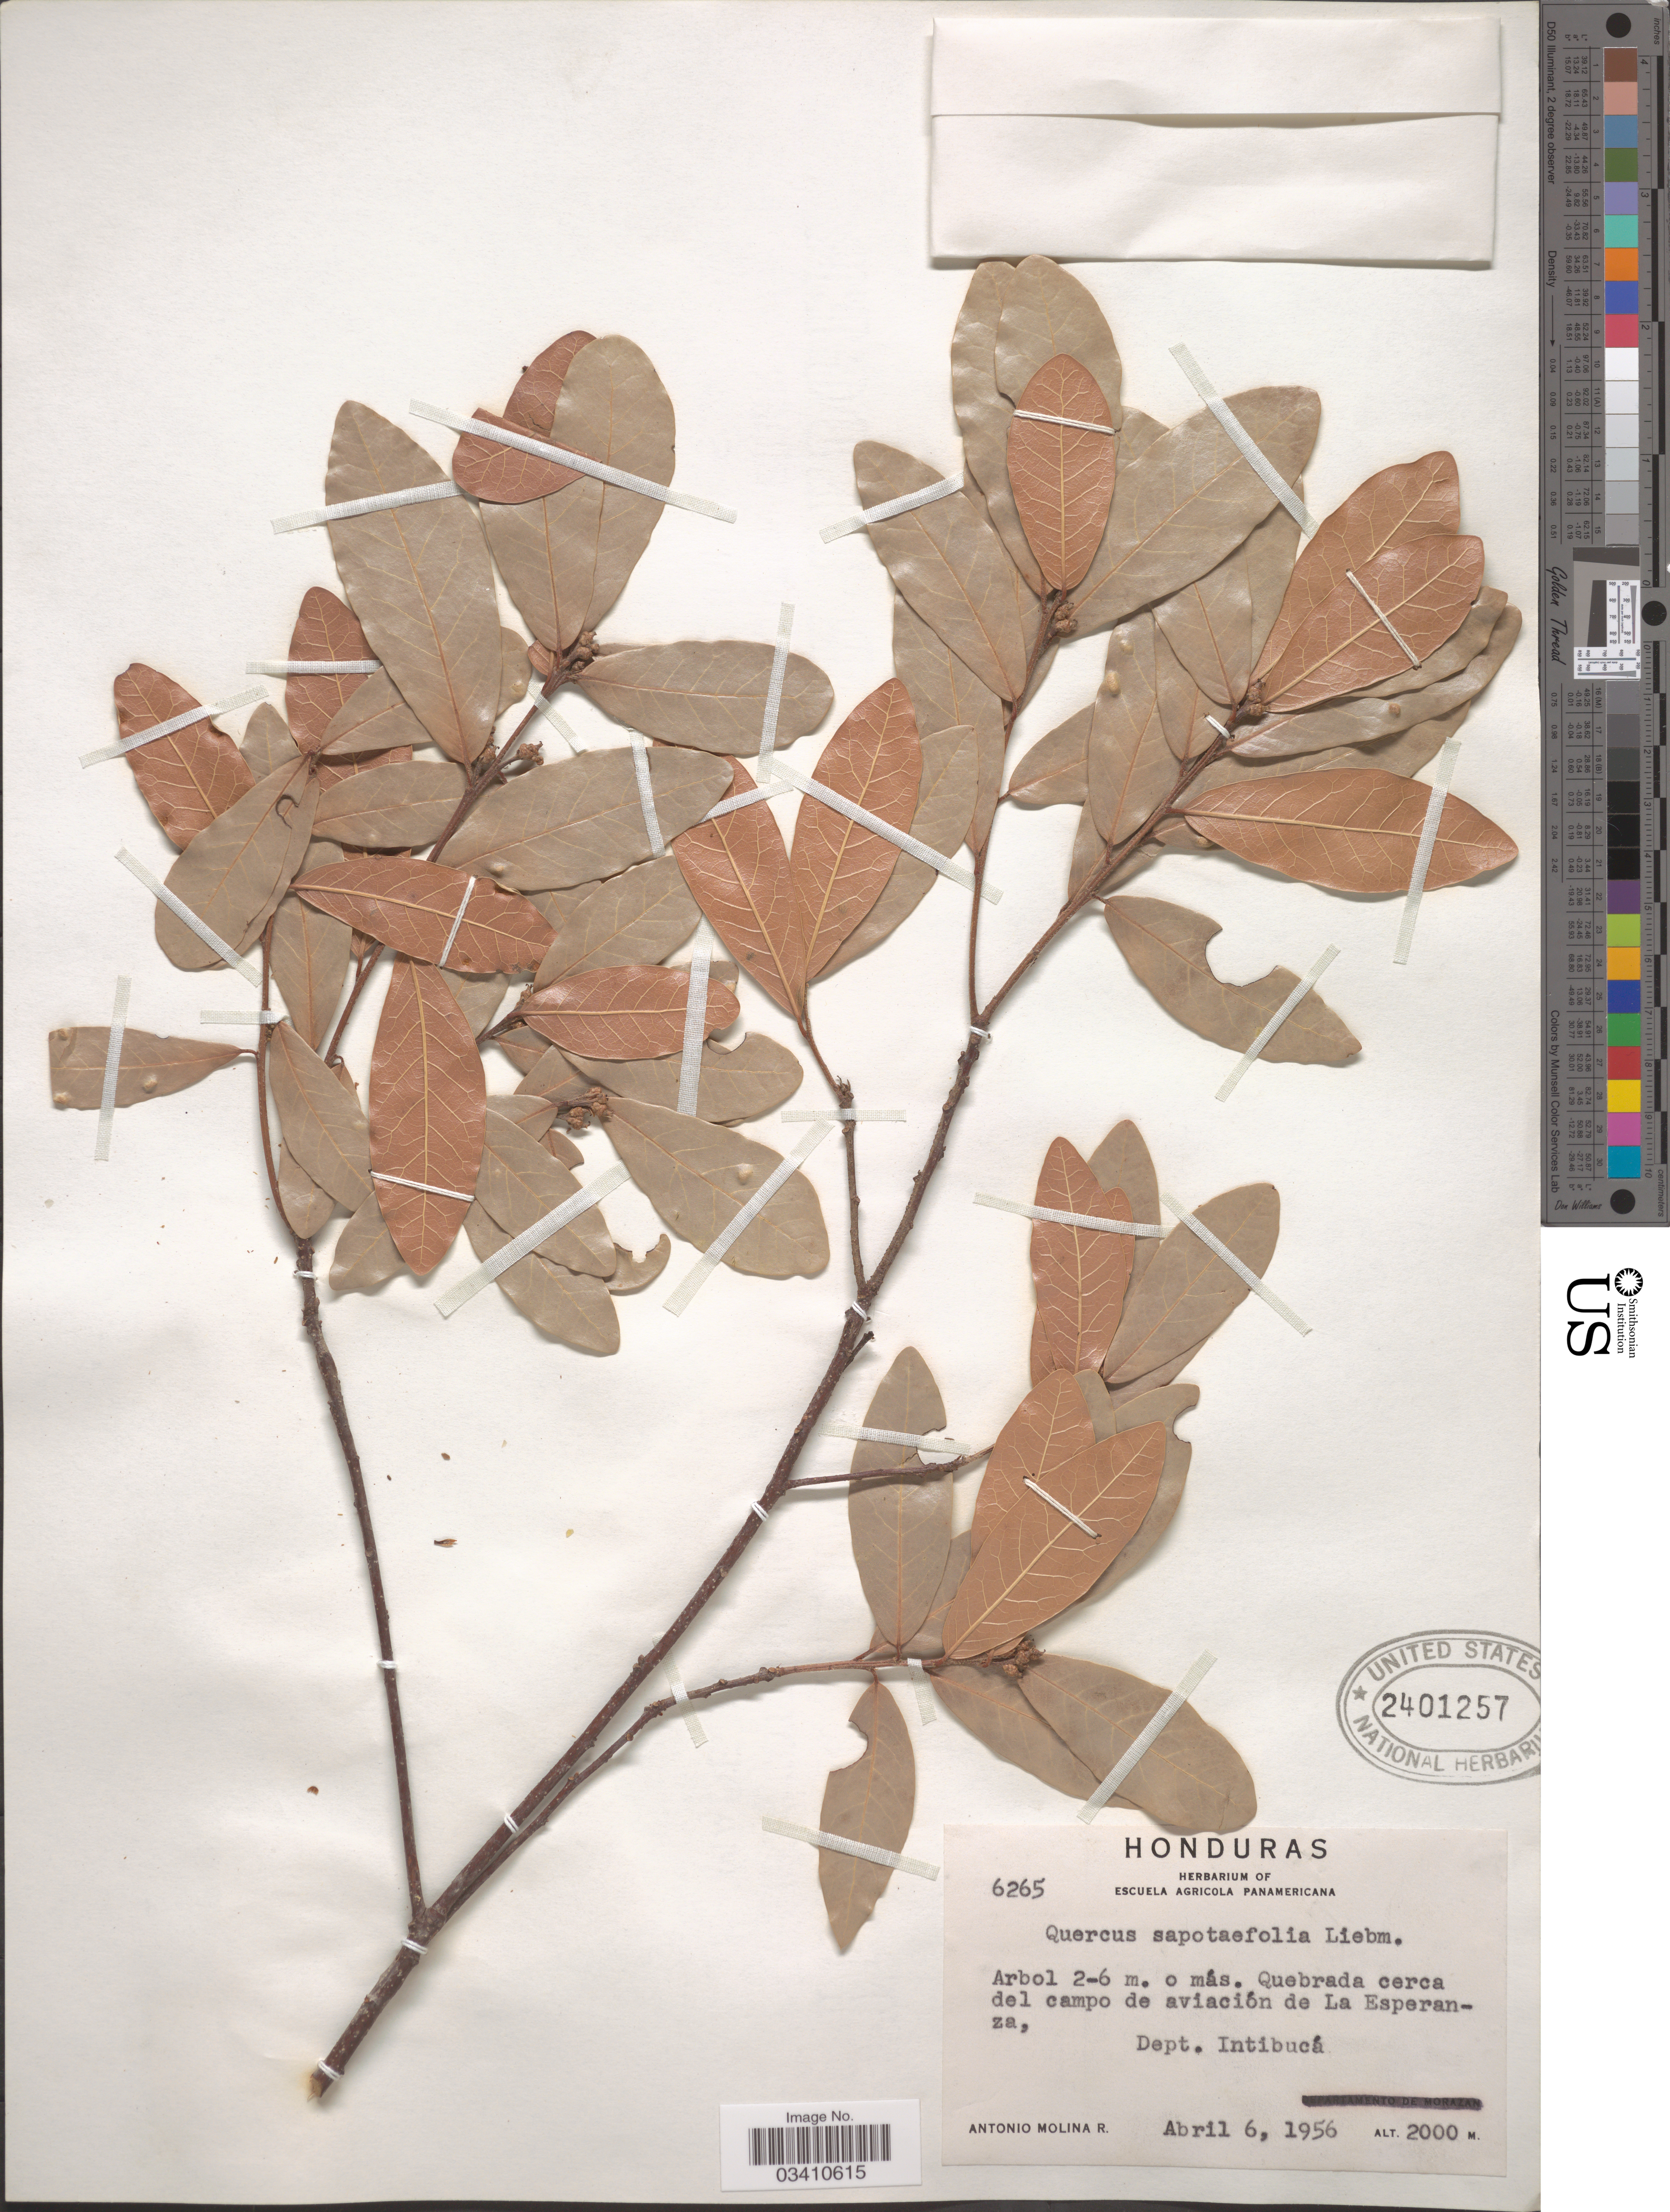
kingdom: Plantae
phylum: Tracheophyta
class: Magnoliopsida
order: Fagales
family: Fagaceae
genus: Quercus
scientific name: Quercus sapotaefolia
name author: Liebm.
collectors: A. Molina R.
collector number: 6265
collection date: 1956-04-06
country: Honduras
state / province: Intibuca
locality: Quebrada cerca del campo de aviación de La Esperanza, Dept. Intibucá.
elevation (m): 2000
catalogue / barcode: US 2401257